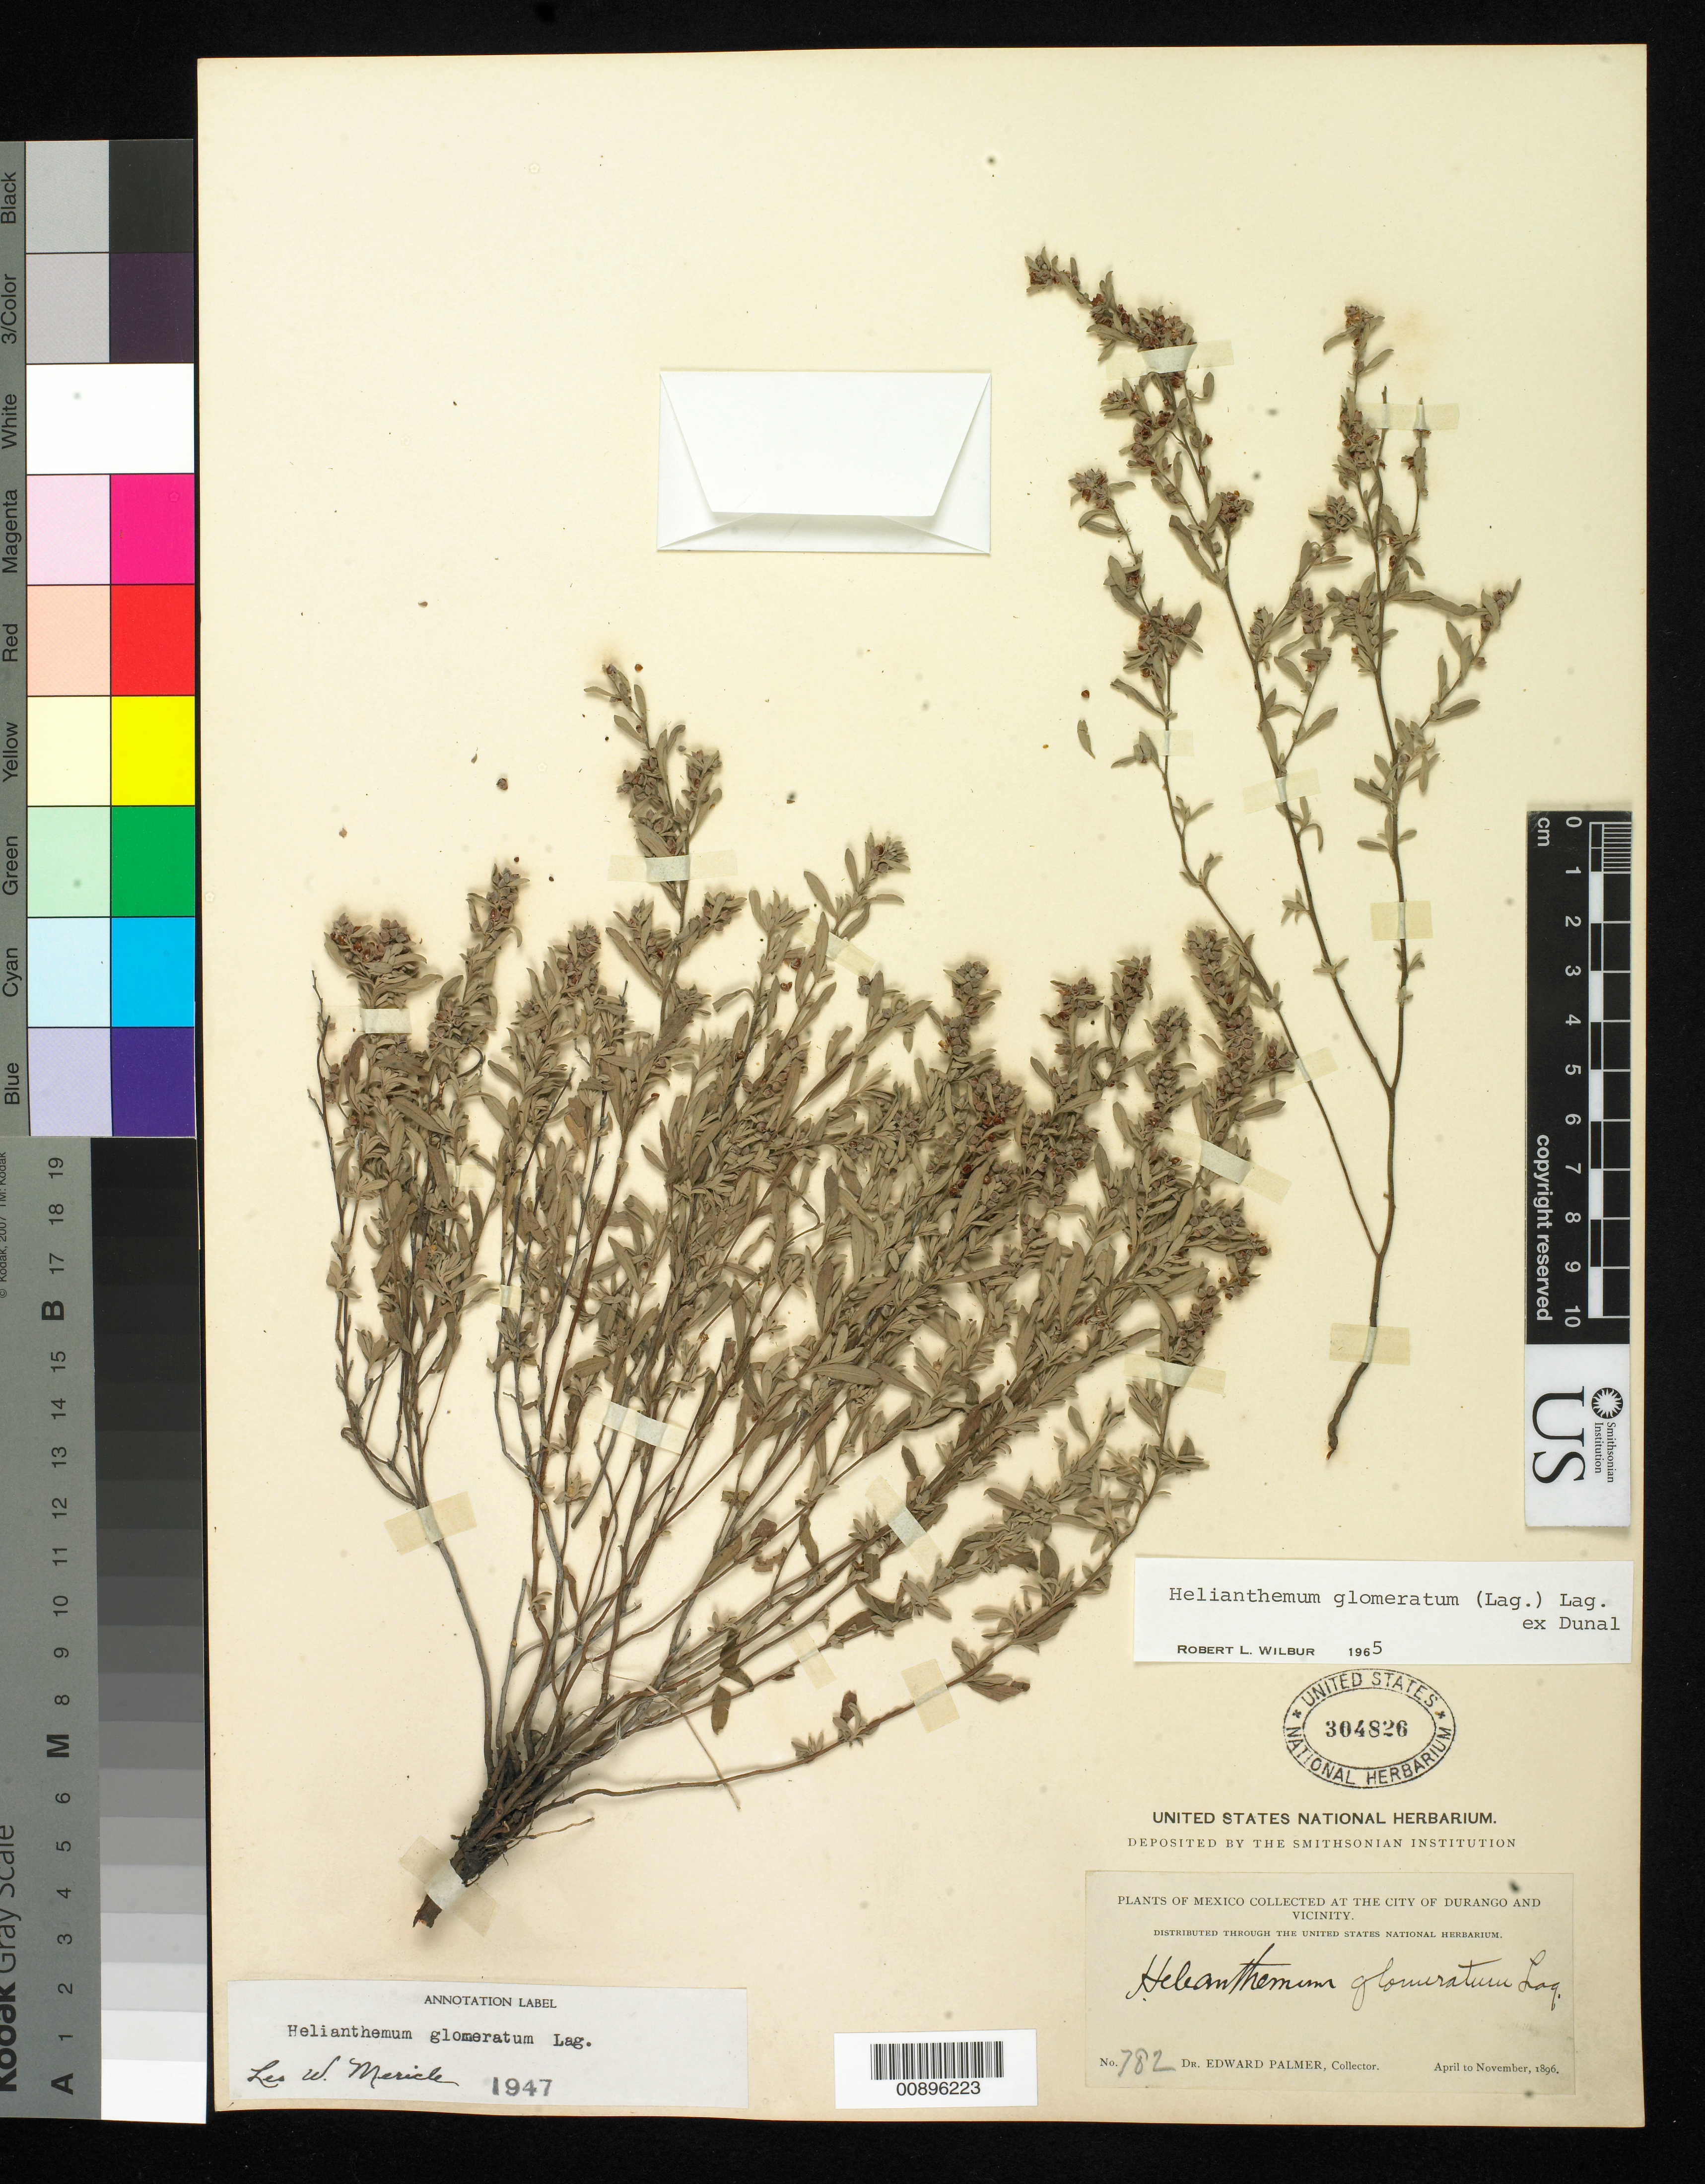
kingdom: Plantae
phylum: Tracheophyta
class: Magnoliopsida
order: Malvales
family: Cistaceae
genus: Helianthemum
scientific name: Helianthemum glomeratum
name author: (Lag.) Lag. ex Dunal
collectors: E. Palmer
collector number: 782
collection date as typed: Apr 1896 to -- Nov 1896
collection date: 1896-04/1896-11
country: Mexico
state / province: Durango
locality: City of Durango and vicinity.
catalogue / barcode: US 304826